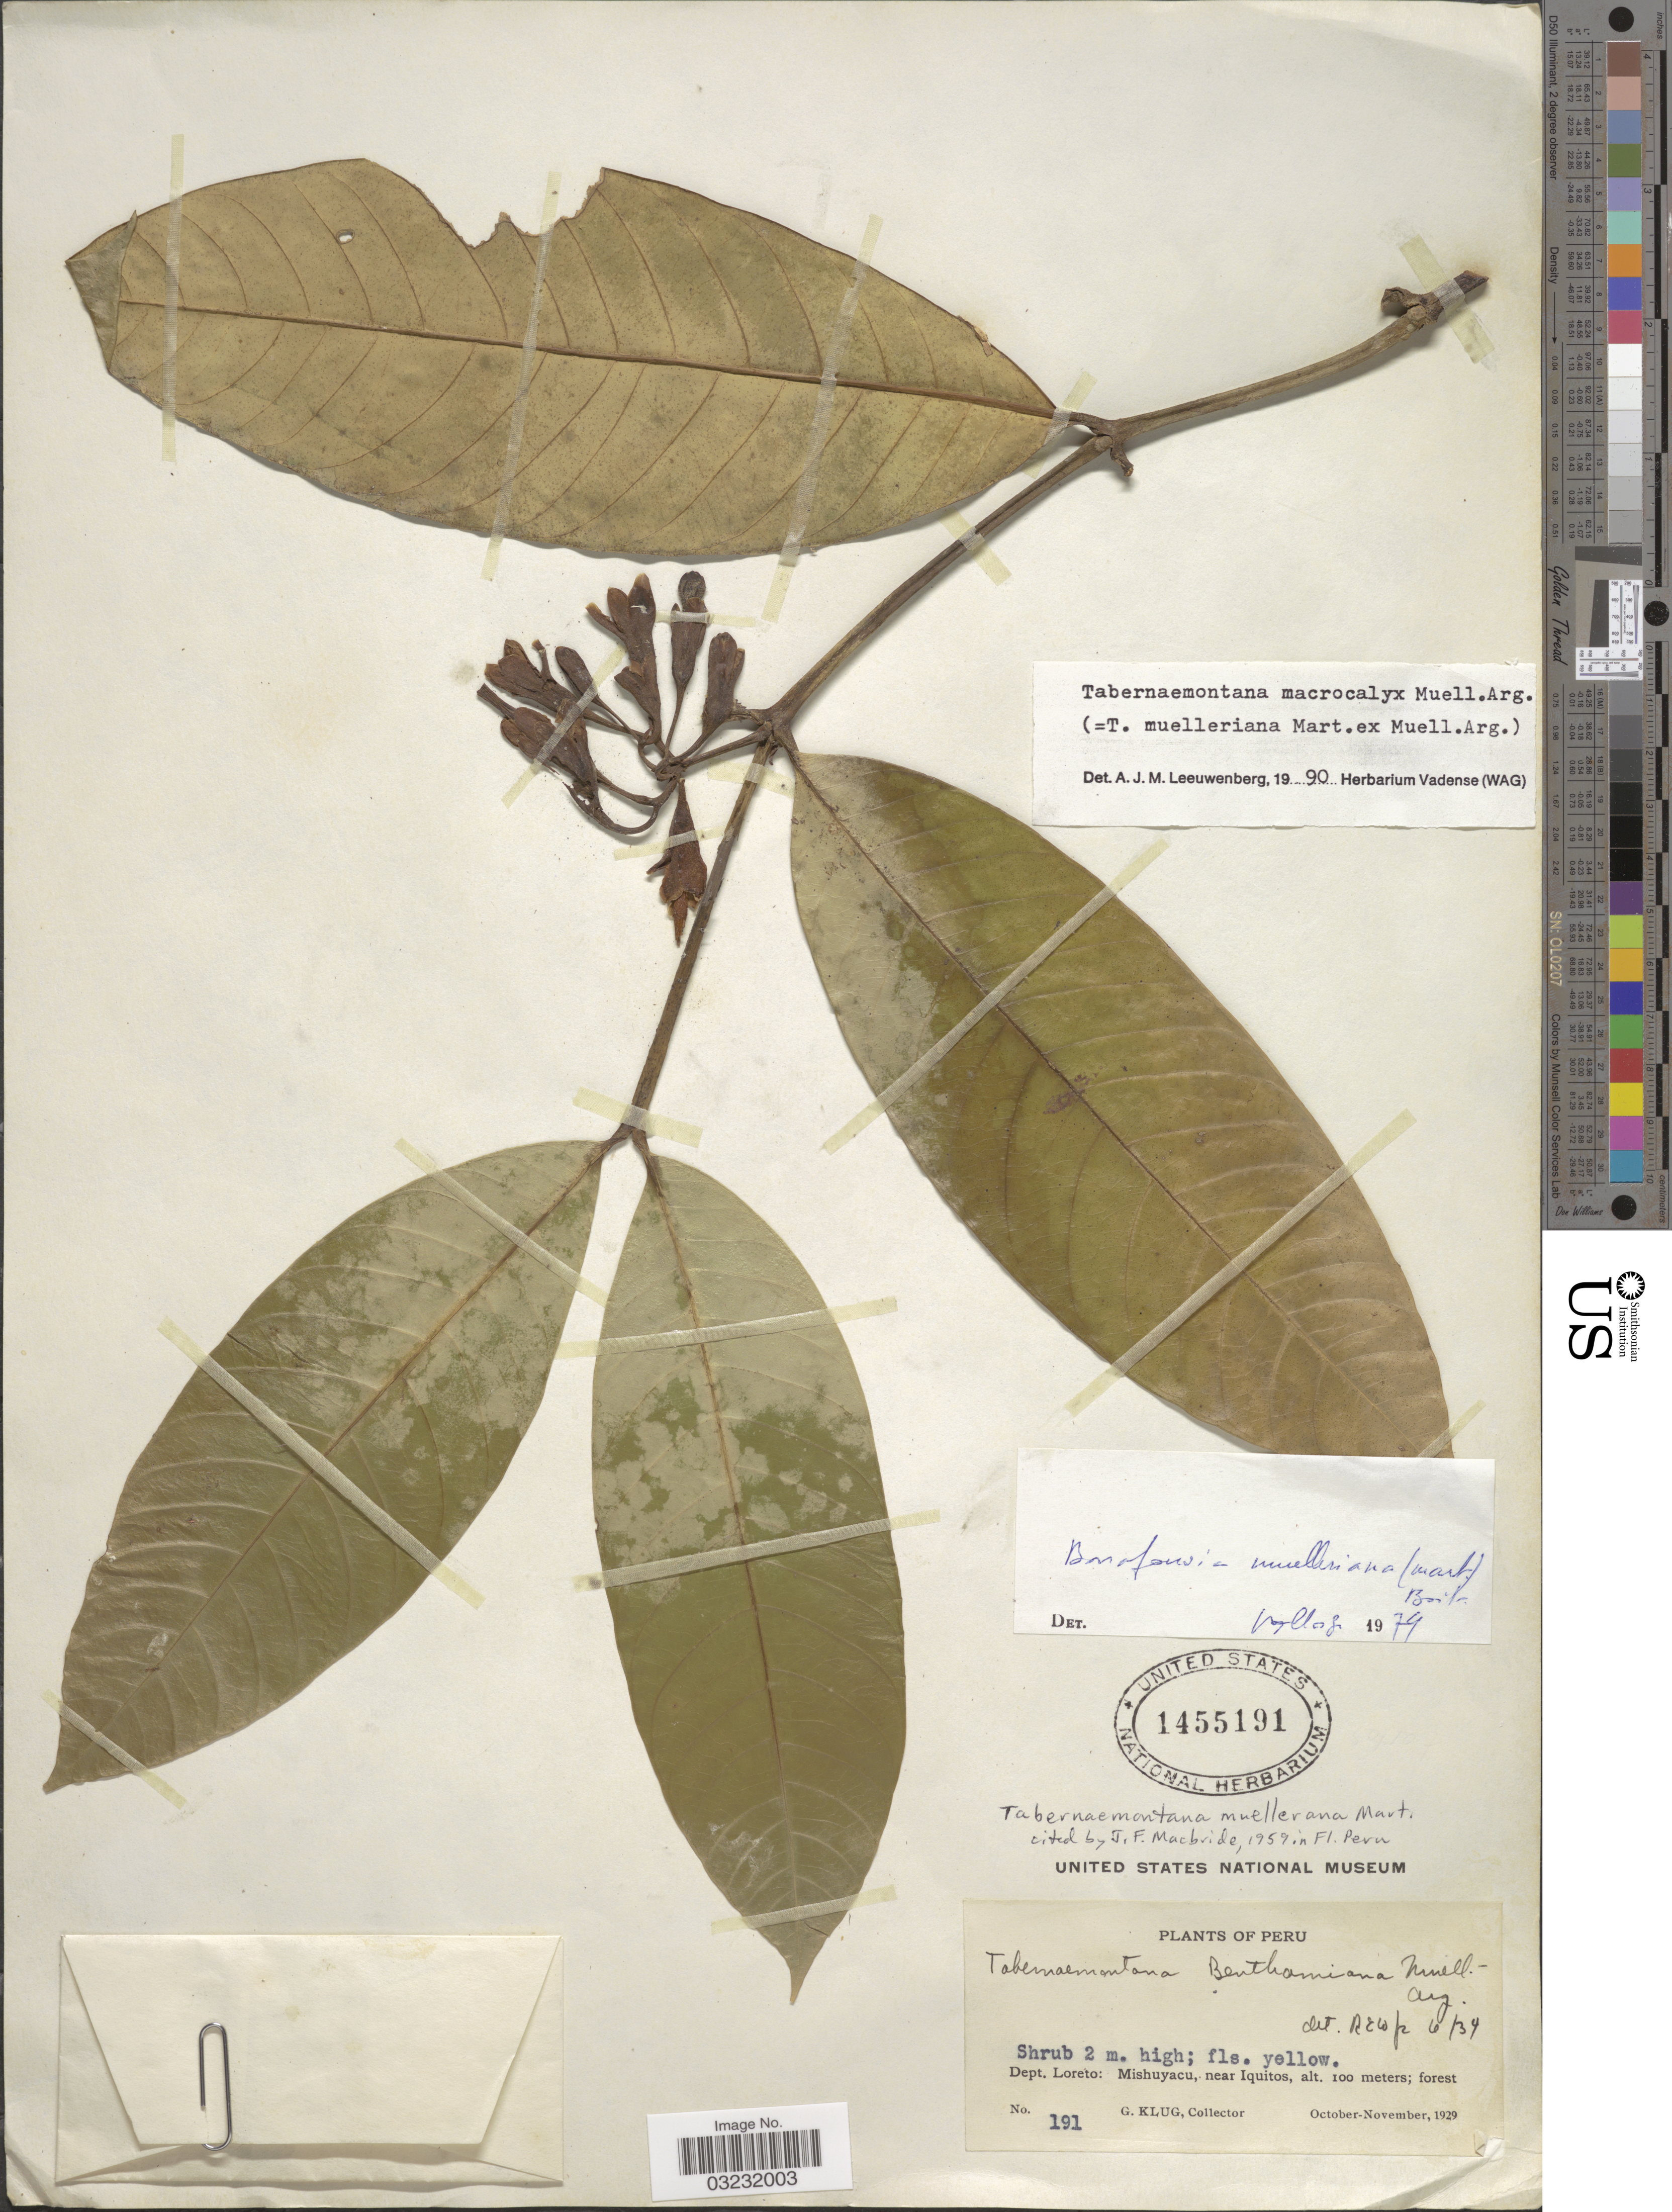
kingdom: Plantae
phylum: Tracheophyta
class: Magnoliopsida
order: Gentianales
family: Apocynaceae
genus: Tabernaemontana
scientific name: Tabernaemontana macrocalyx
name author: Müll. Arg.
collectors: G. Klug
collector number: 191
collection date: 1929-10/1929-11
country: Peru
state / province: Loreto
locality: Dept. Loreto: Mishuyacu, near Iquitos.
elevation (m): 100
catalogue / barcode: US 1455191